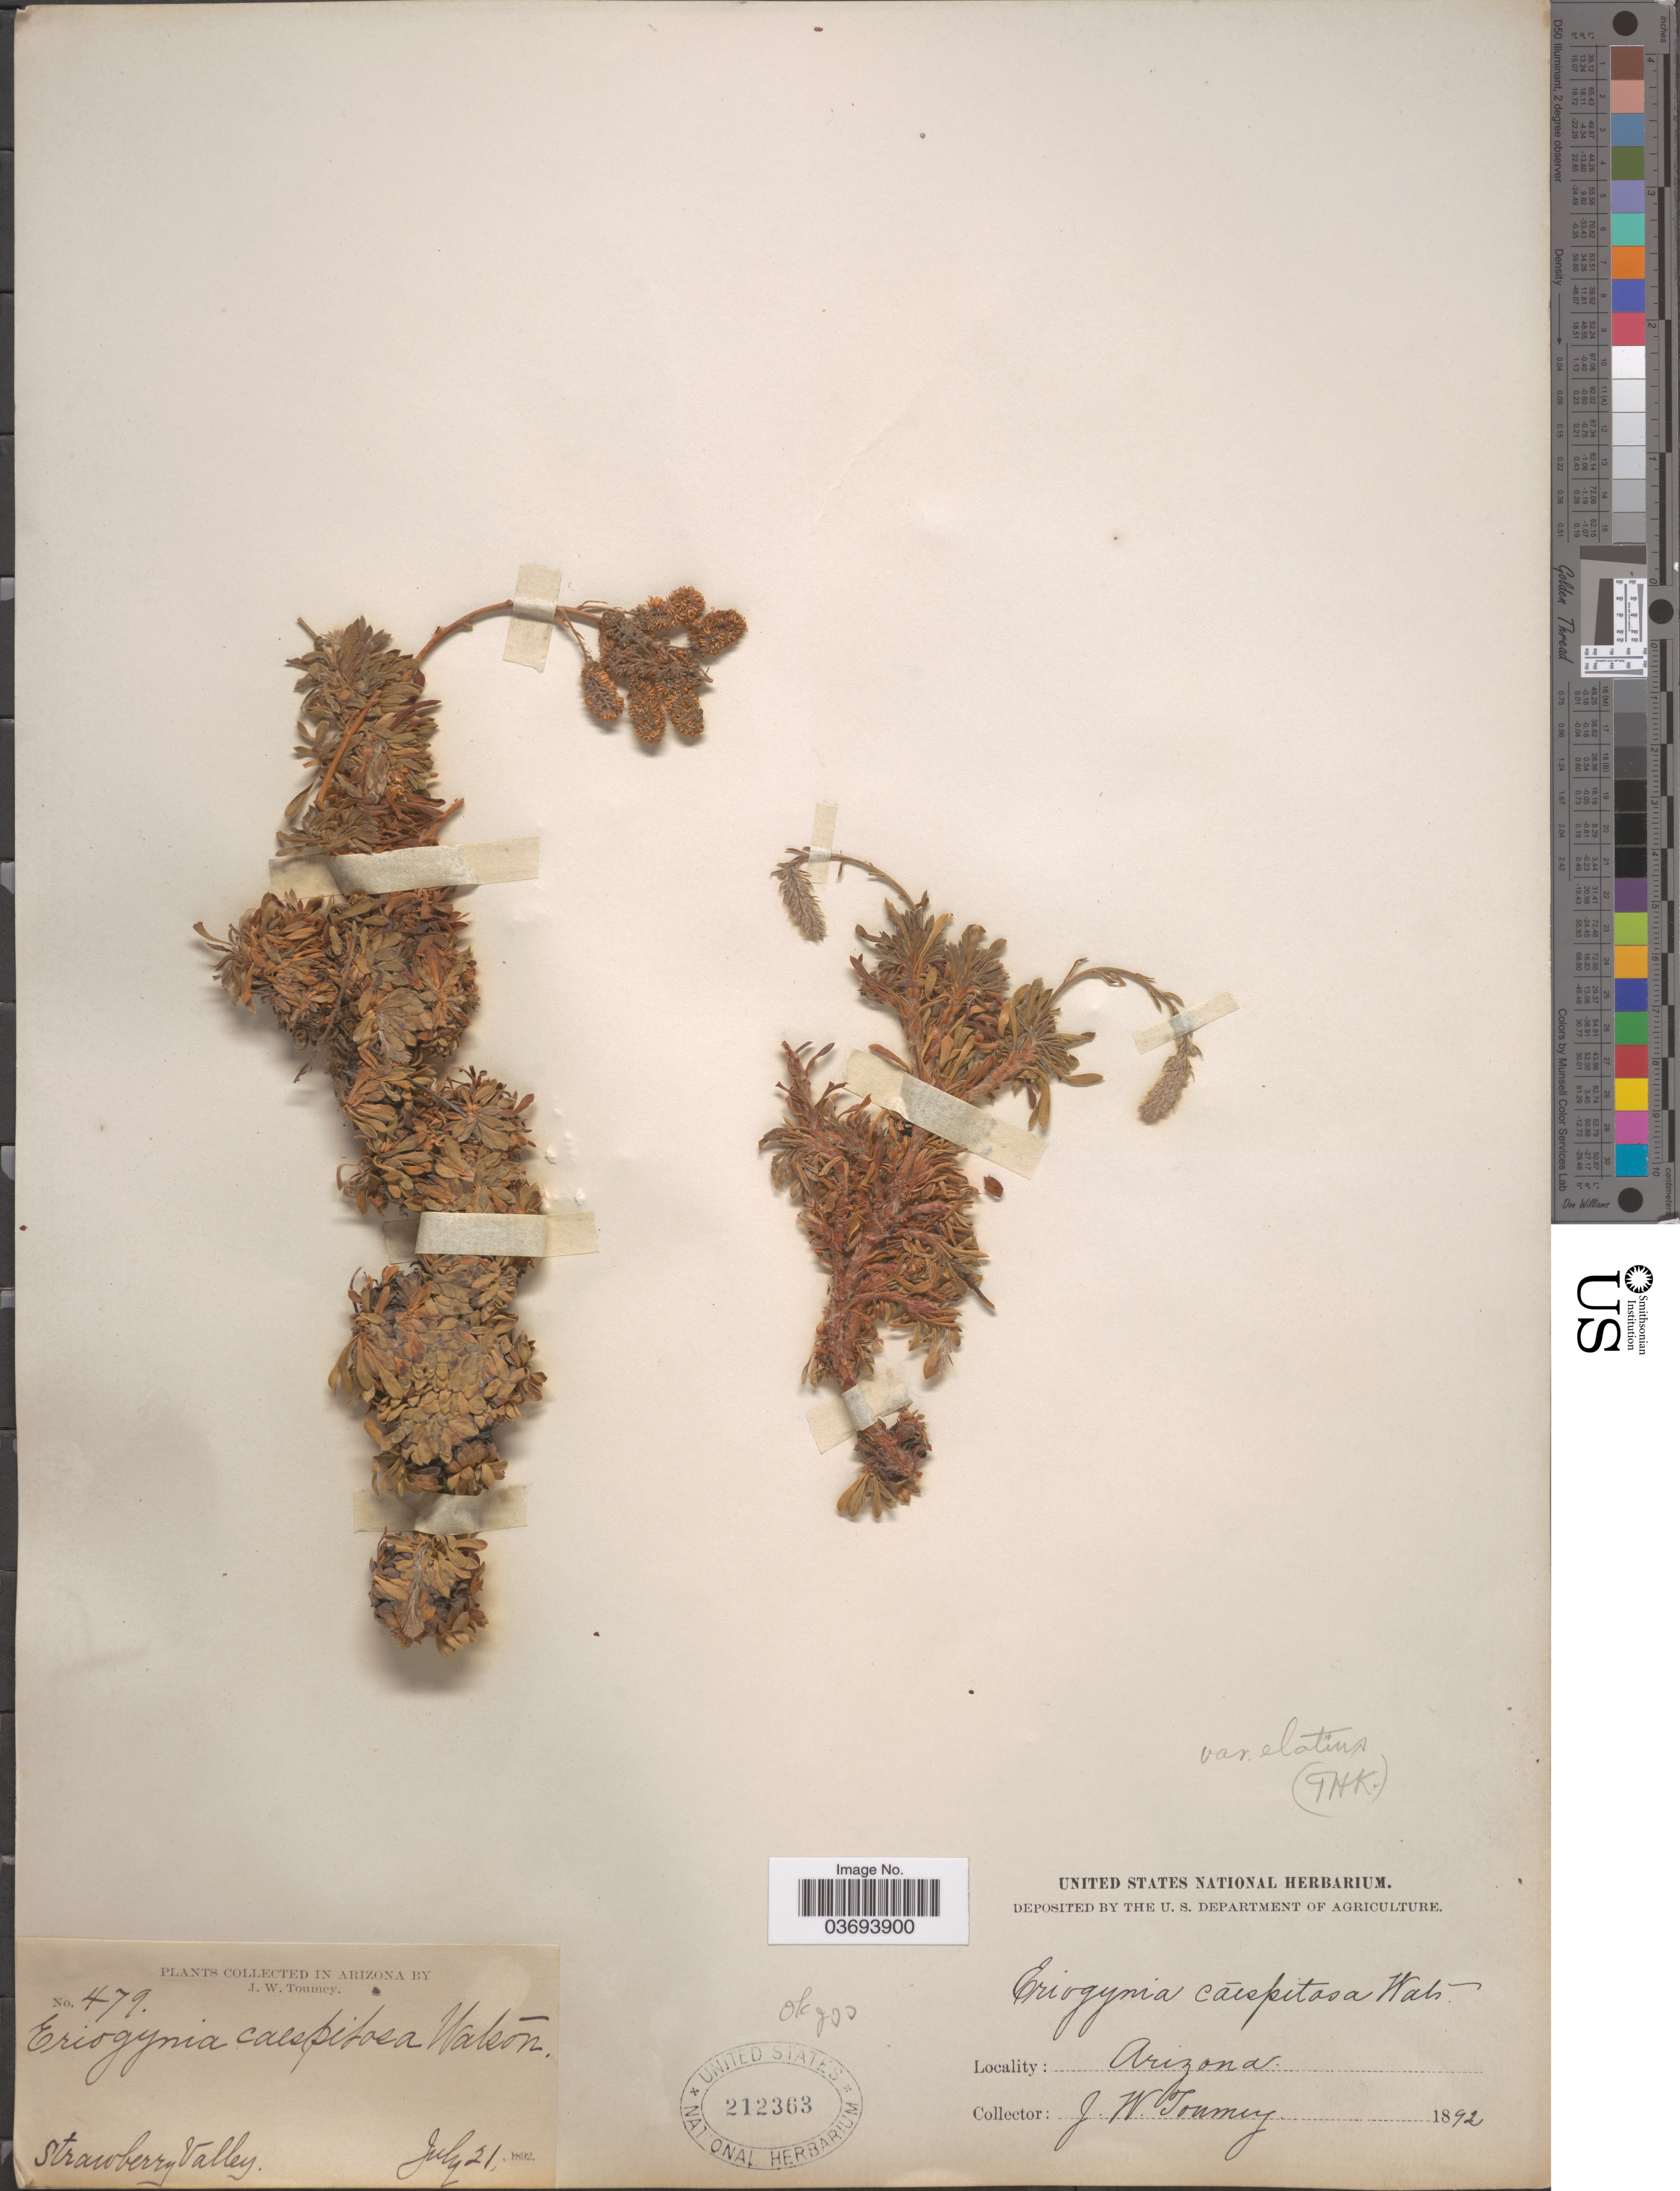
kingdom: Plantae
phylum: Tracheophyta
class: Magnoliopsida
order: Rosales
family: Rosaceae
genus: Petrophytum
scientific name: Petrophytum elatius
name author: (S. Watson) A. Heller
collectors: J. W. Toumey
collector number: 479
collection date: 1892-07-21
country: United States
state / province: Arizona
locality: Strawberry Valley.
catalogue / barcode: US 212363